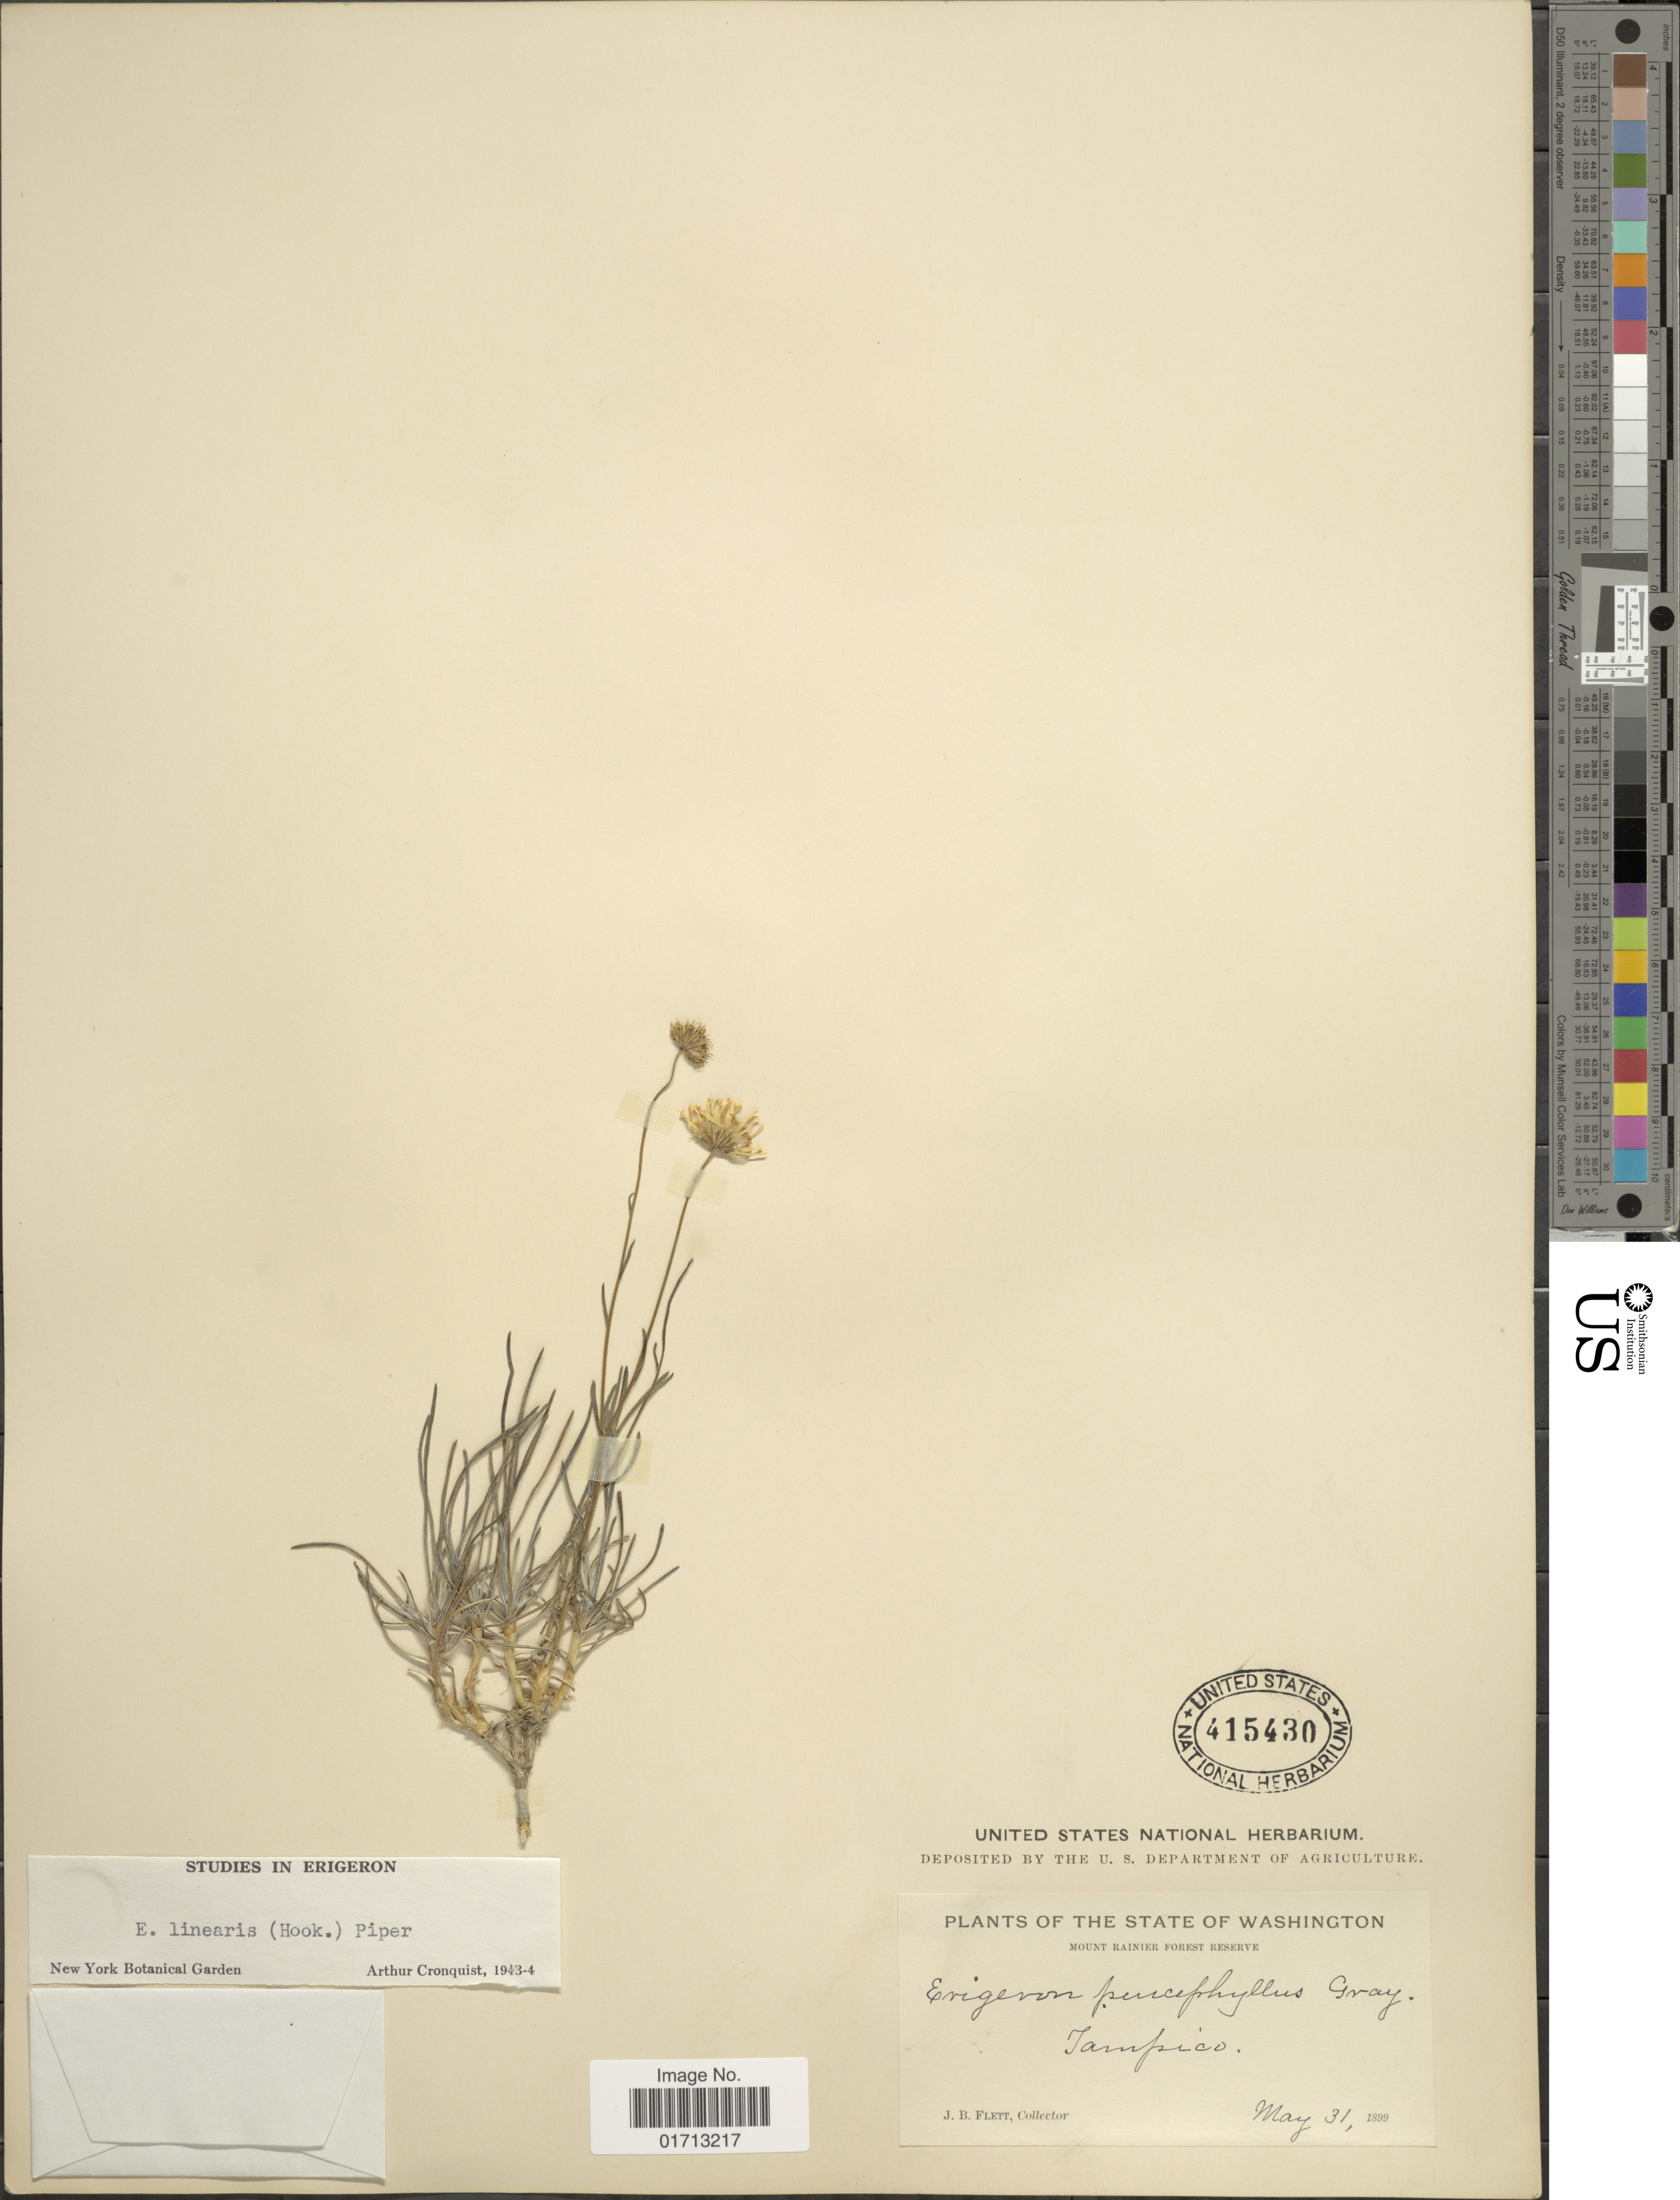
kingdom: Plantae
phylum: Tracheophyta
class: Magnoliopsida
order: Asterales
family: Asteraceae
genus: Erigeron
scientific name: Erigeron linearis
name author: (Hook.) Piper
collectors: J. Flett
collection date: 1899-05-31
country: United States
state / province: Washington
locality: Mount Rainier Forest Reserve. Tampico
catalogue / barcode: US 415430